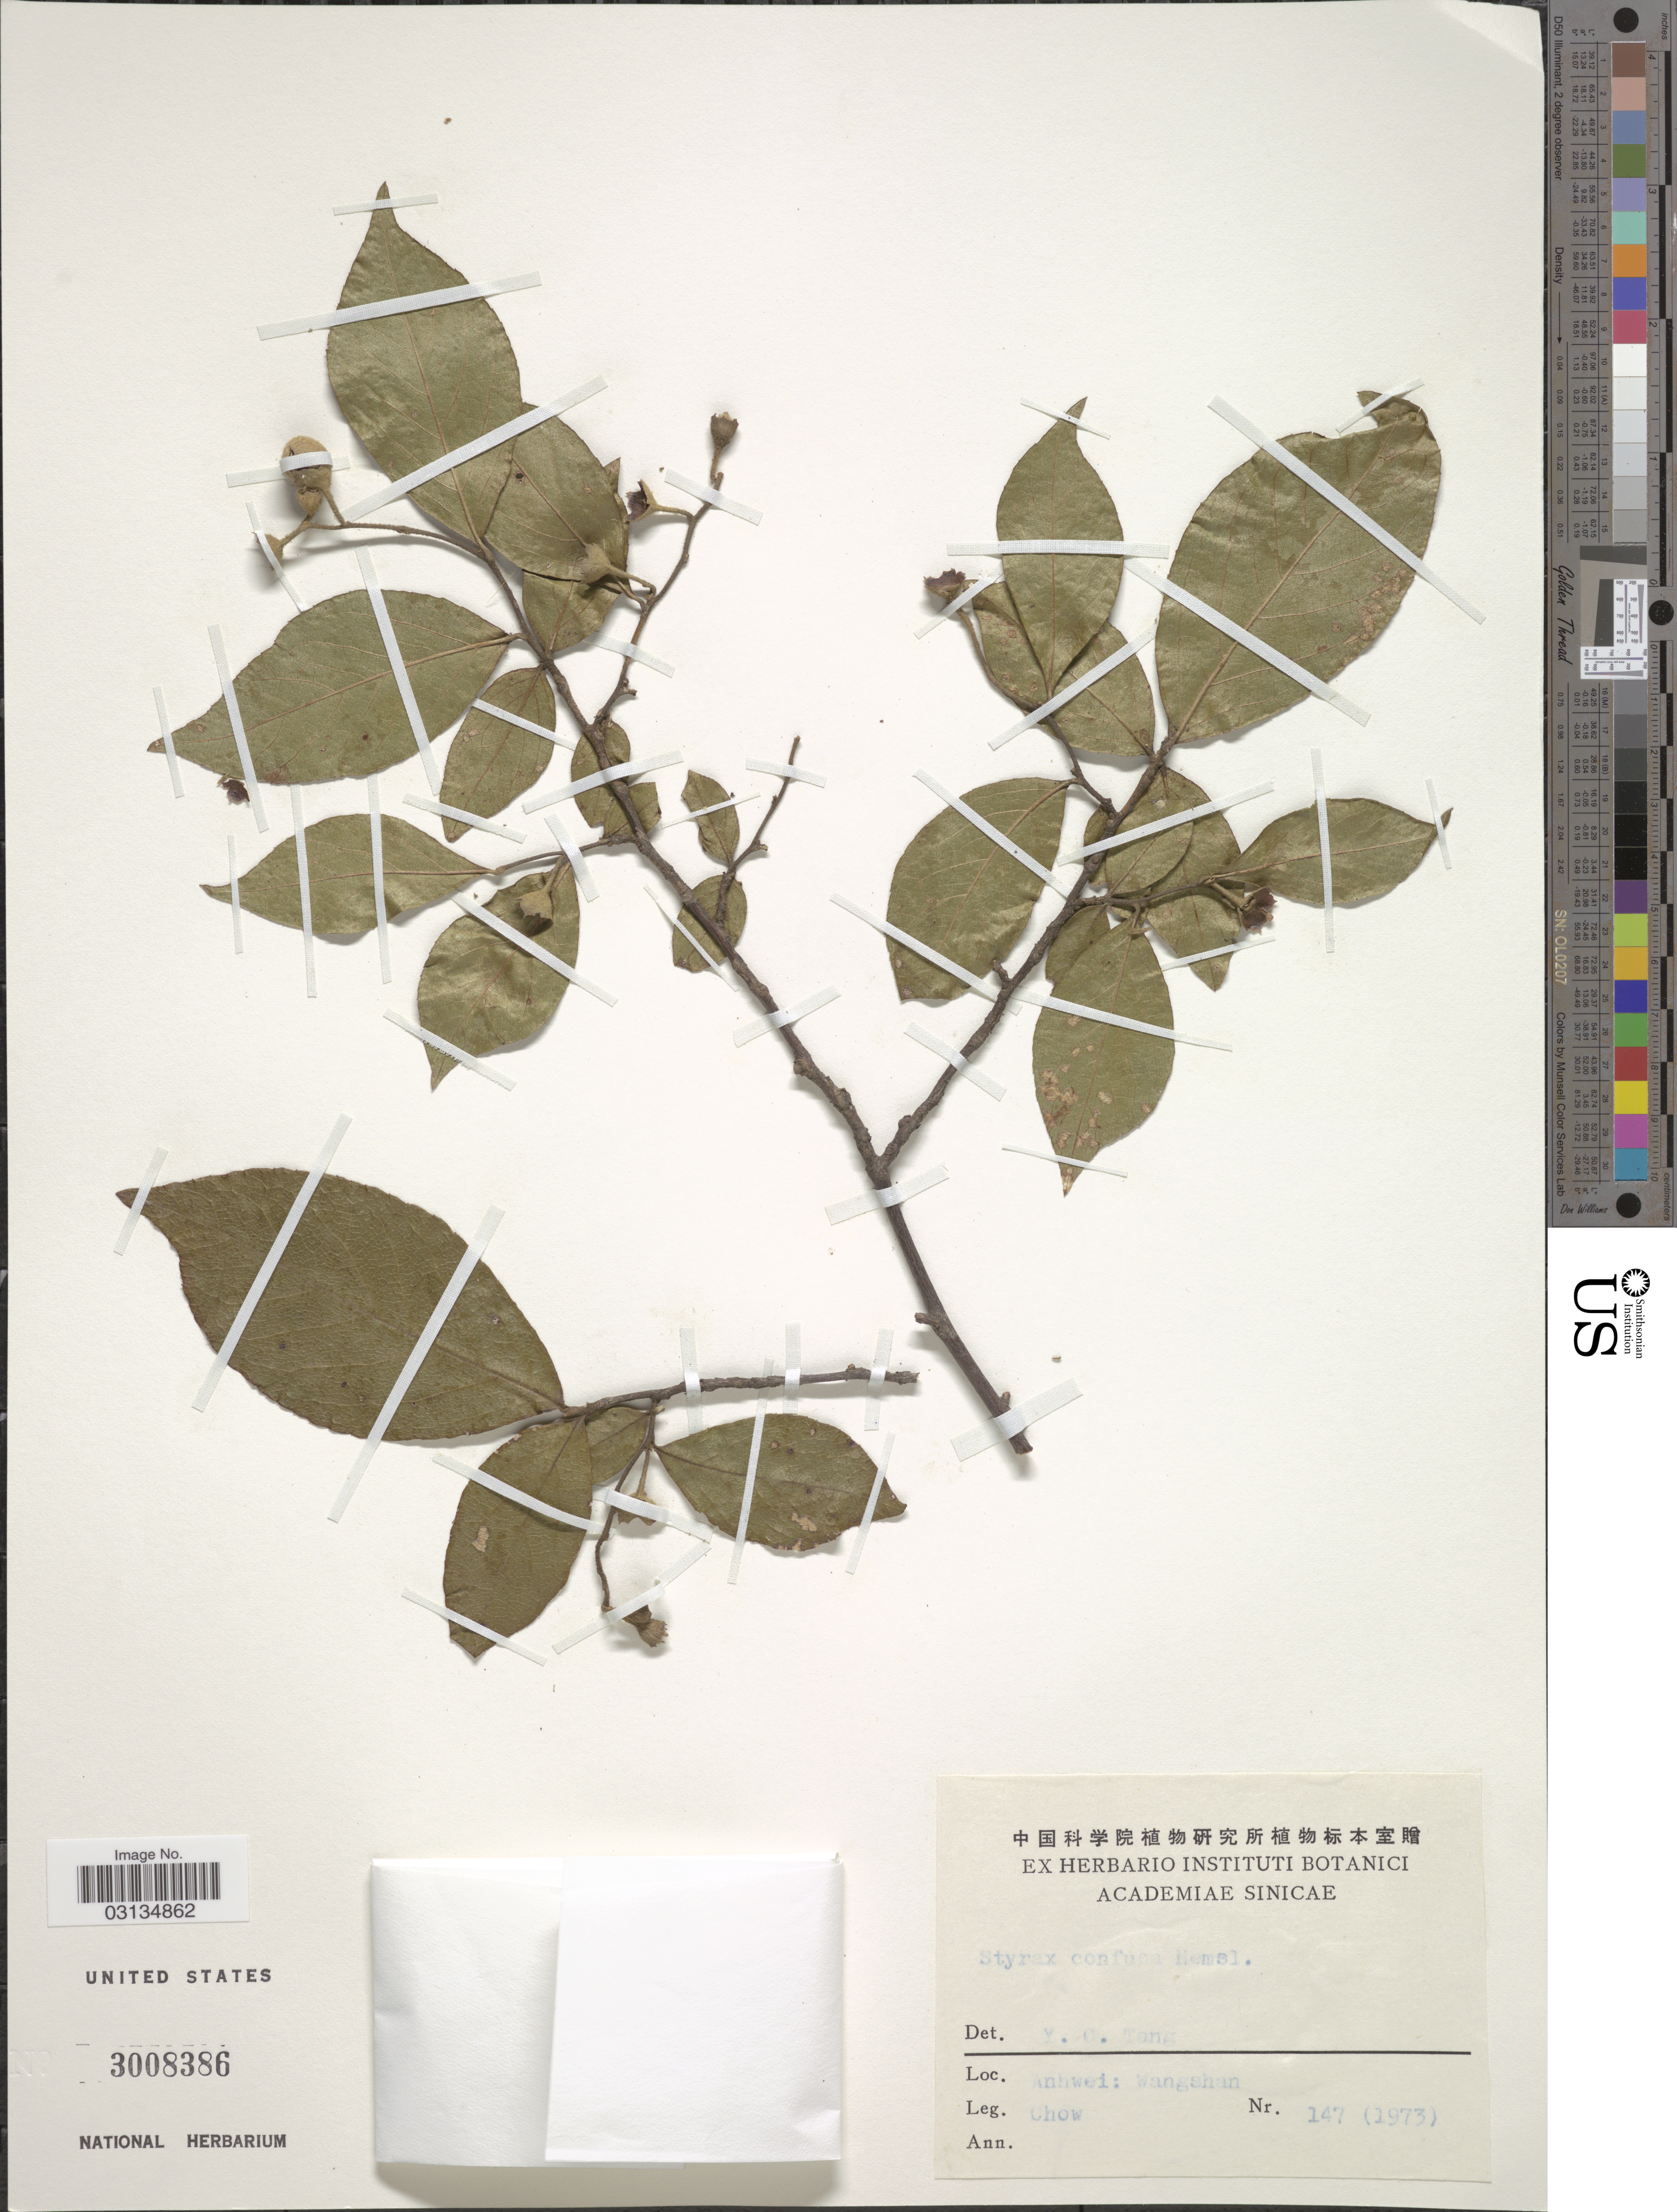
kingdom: Plantae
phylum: Tracheophyta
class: Magnoliopsida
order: Ericales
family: Styracaceae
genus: Styrax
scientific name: Styrax confusus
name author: Hemsl.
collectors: Chow, --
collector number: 147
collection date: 1973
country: China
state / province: Anhui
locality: Anhwei: Wangshan.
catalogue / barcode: US 3008386